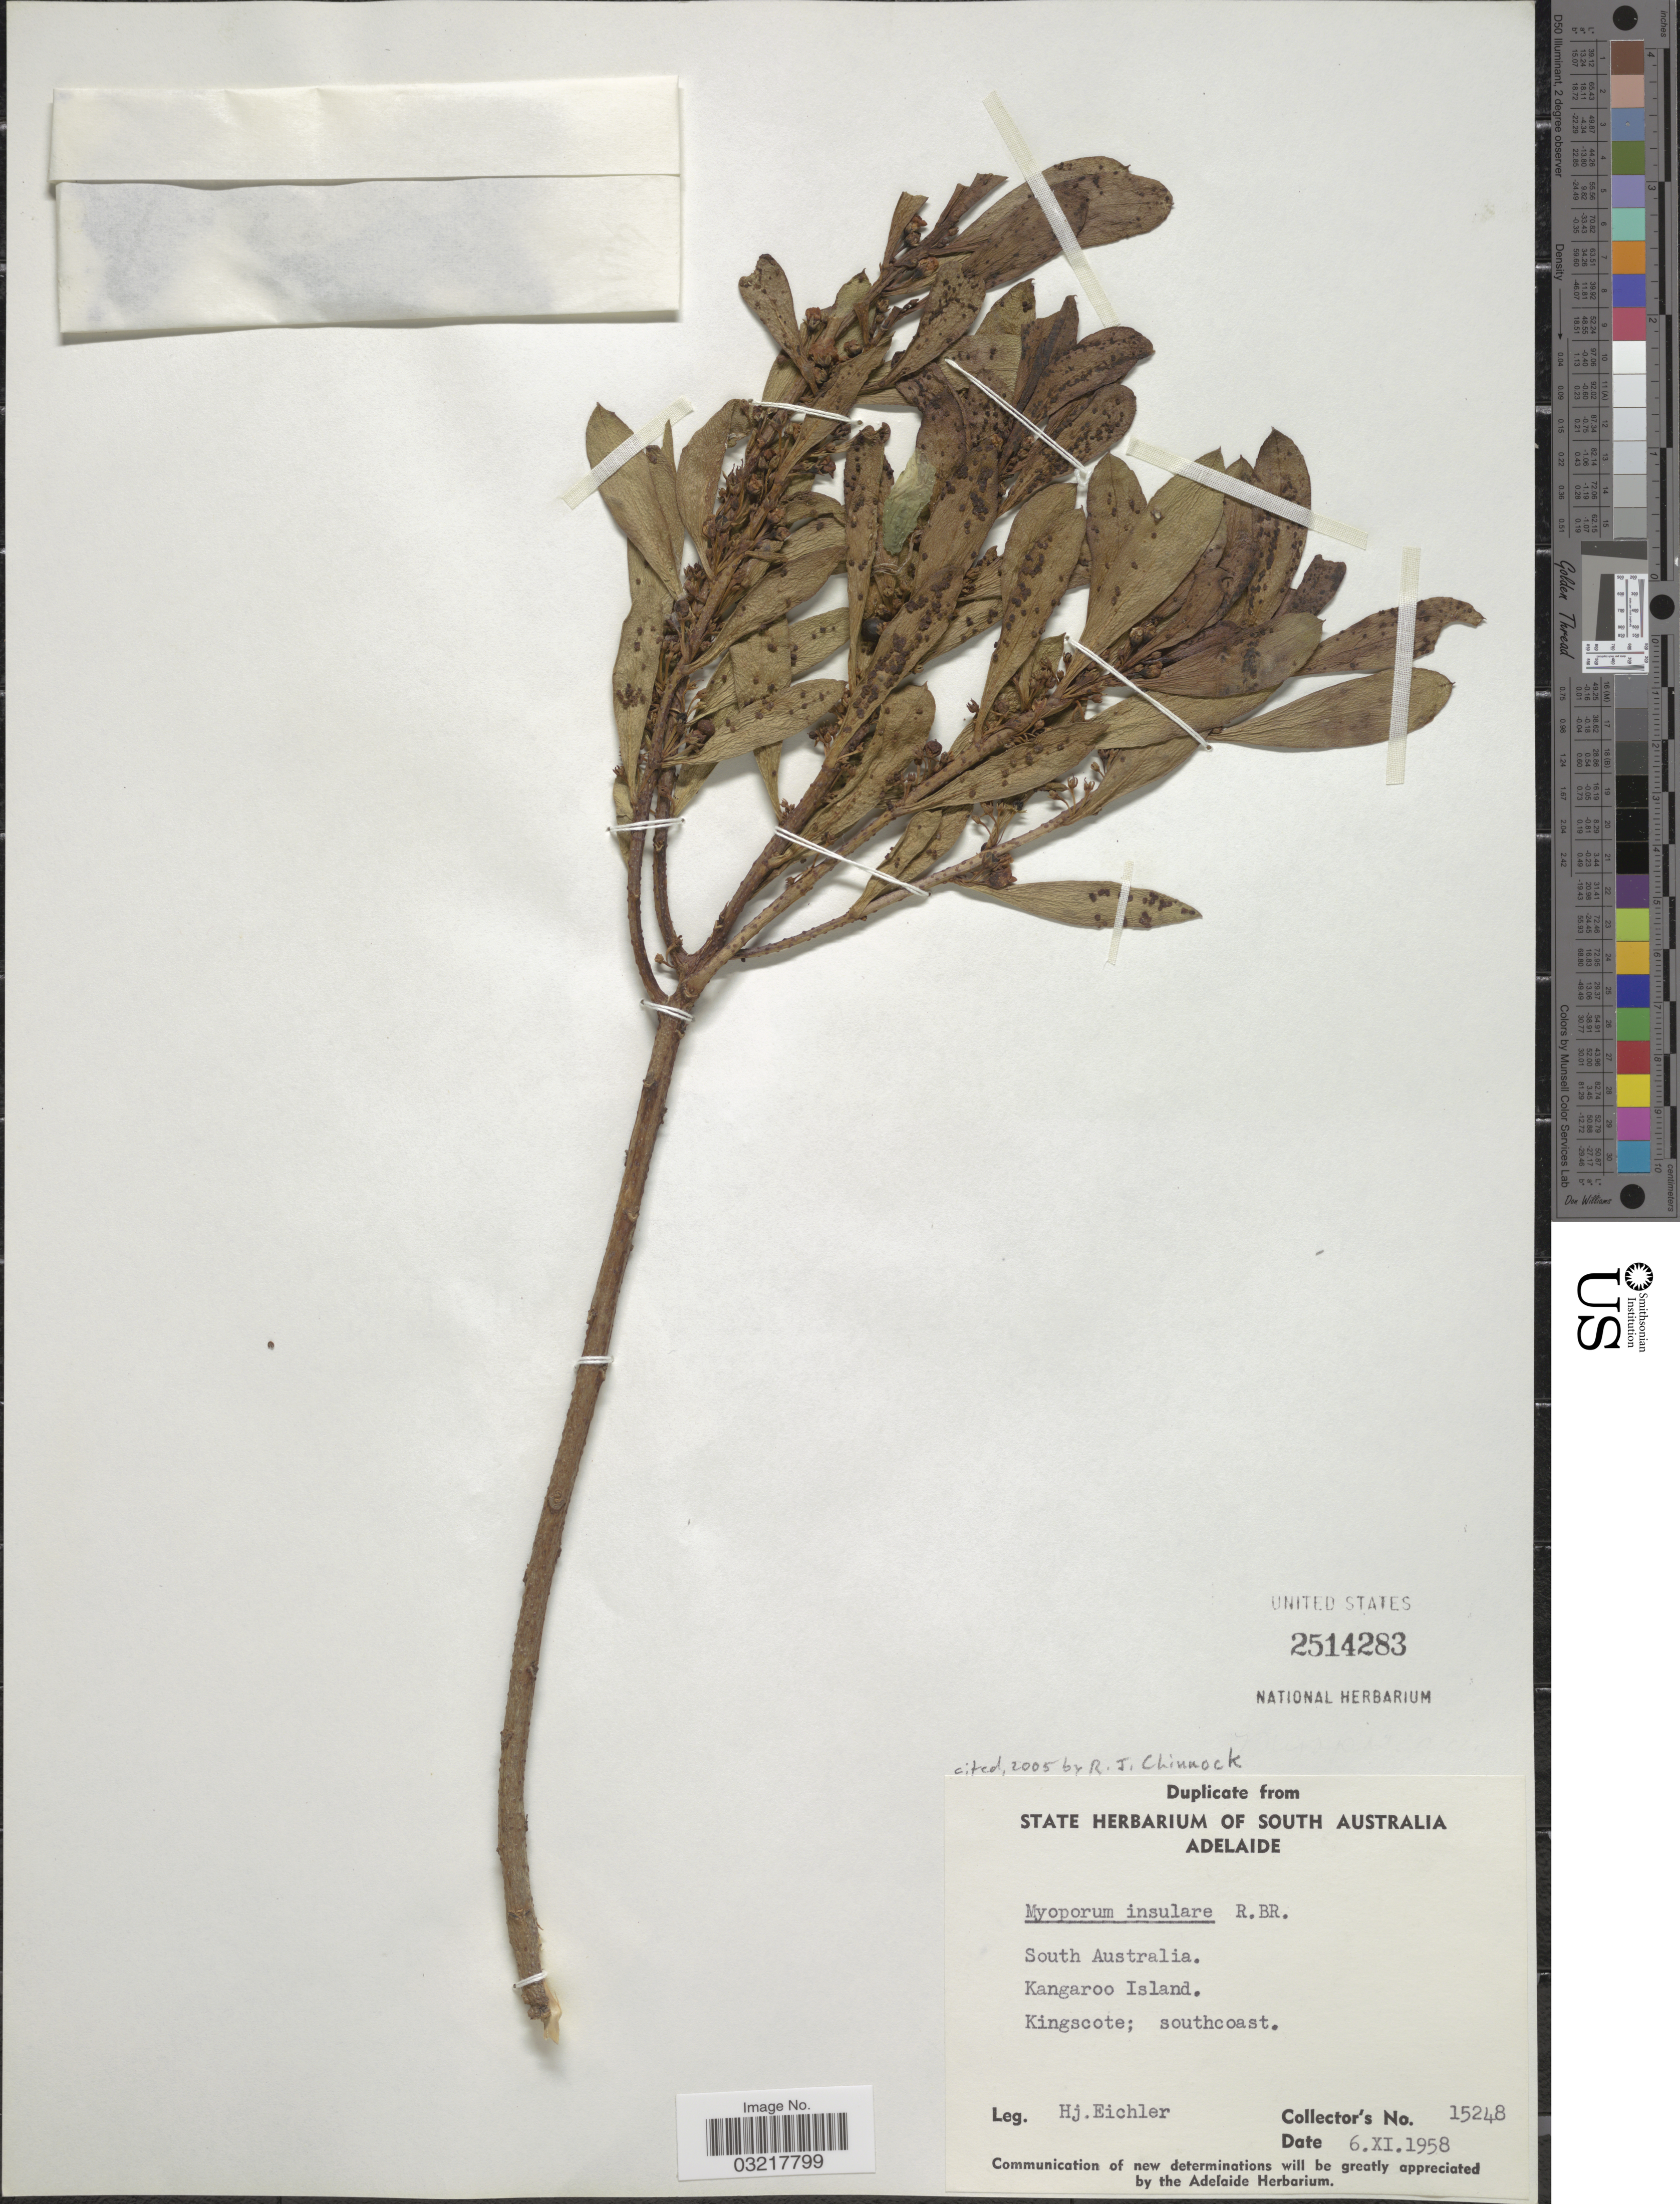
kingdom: Plantae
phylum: Tracheophyta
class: Magnoliopsida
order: Lamiales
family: Scrophulariaceae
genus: Myoporum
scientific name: Myoporum insulare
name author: R. Br.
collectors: H. Eichler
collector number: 15248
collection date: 1958-11-06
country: Australia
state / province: South Australia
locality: Kangaroo Island. Kingscote; southcoast.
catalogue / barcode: US 2514283